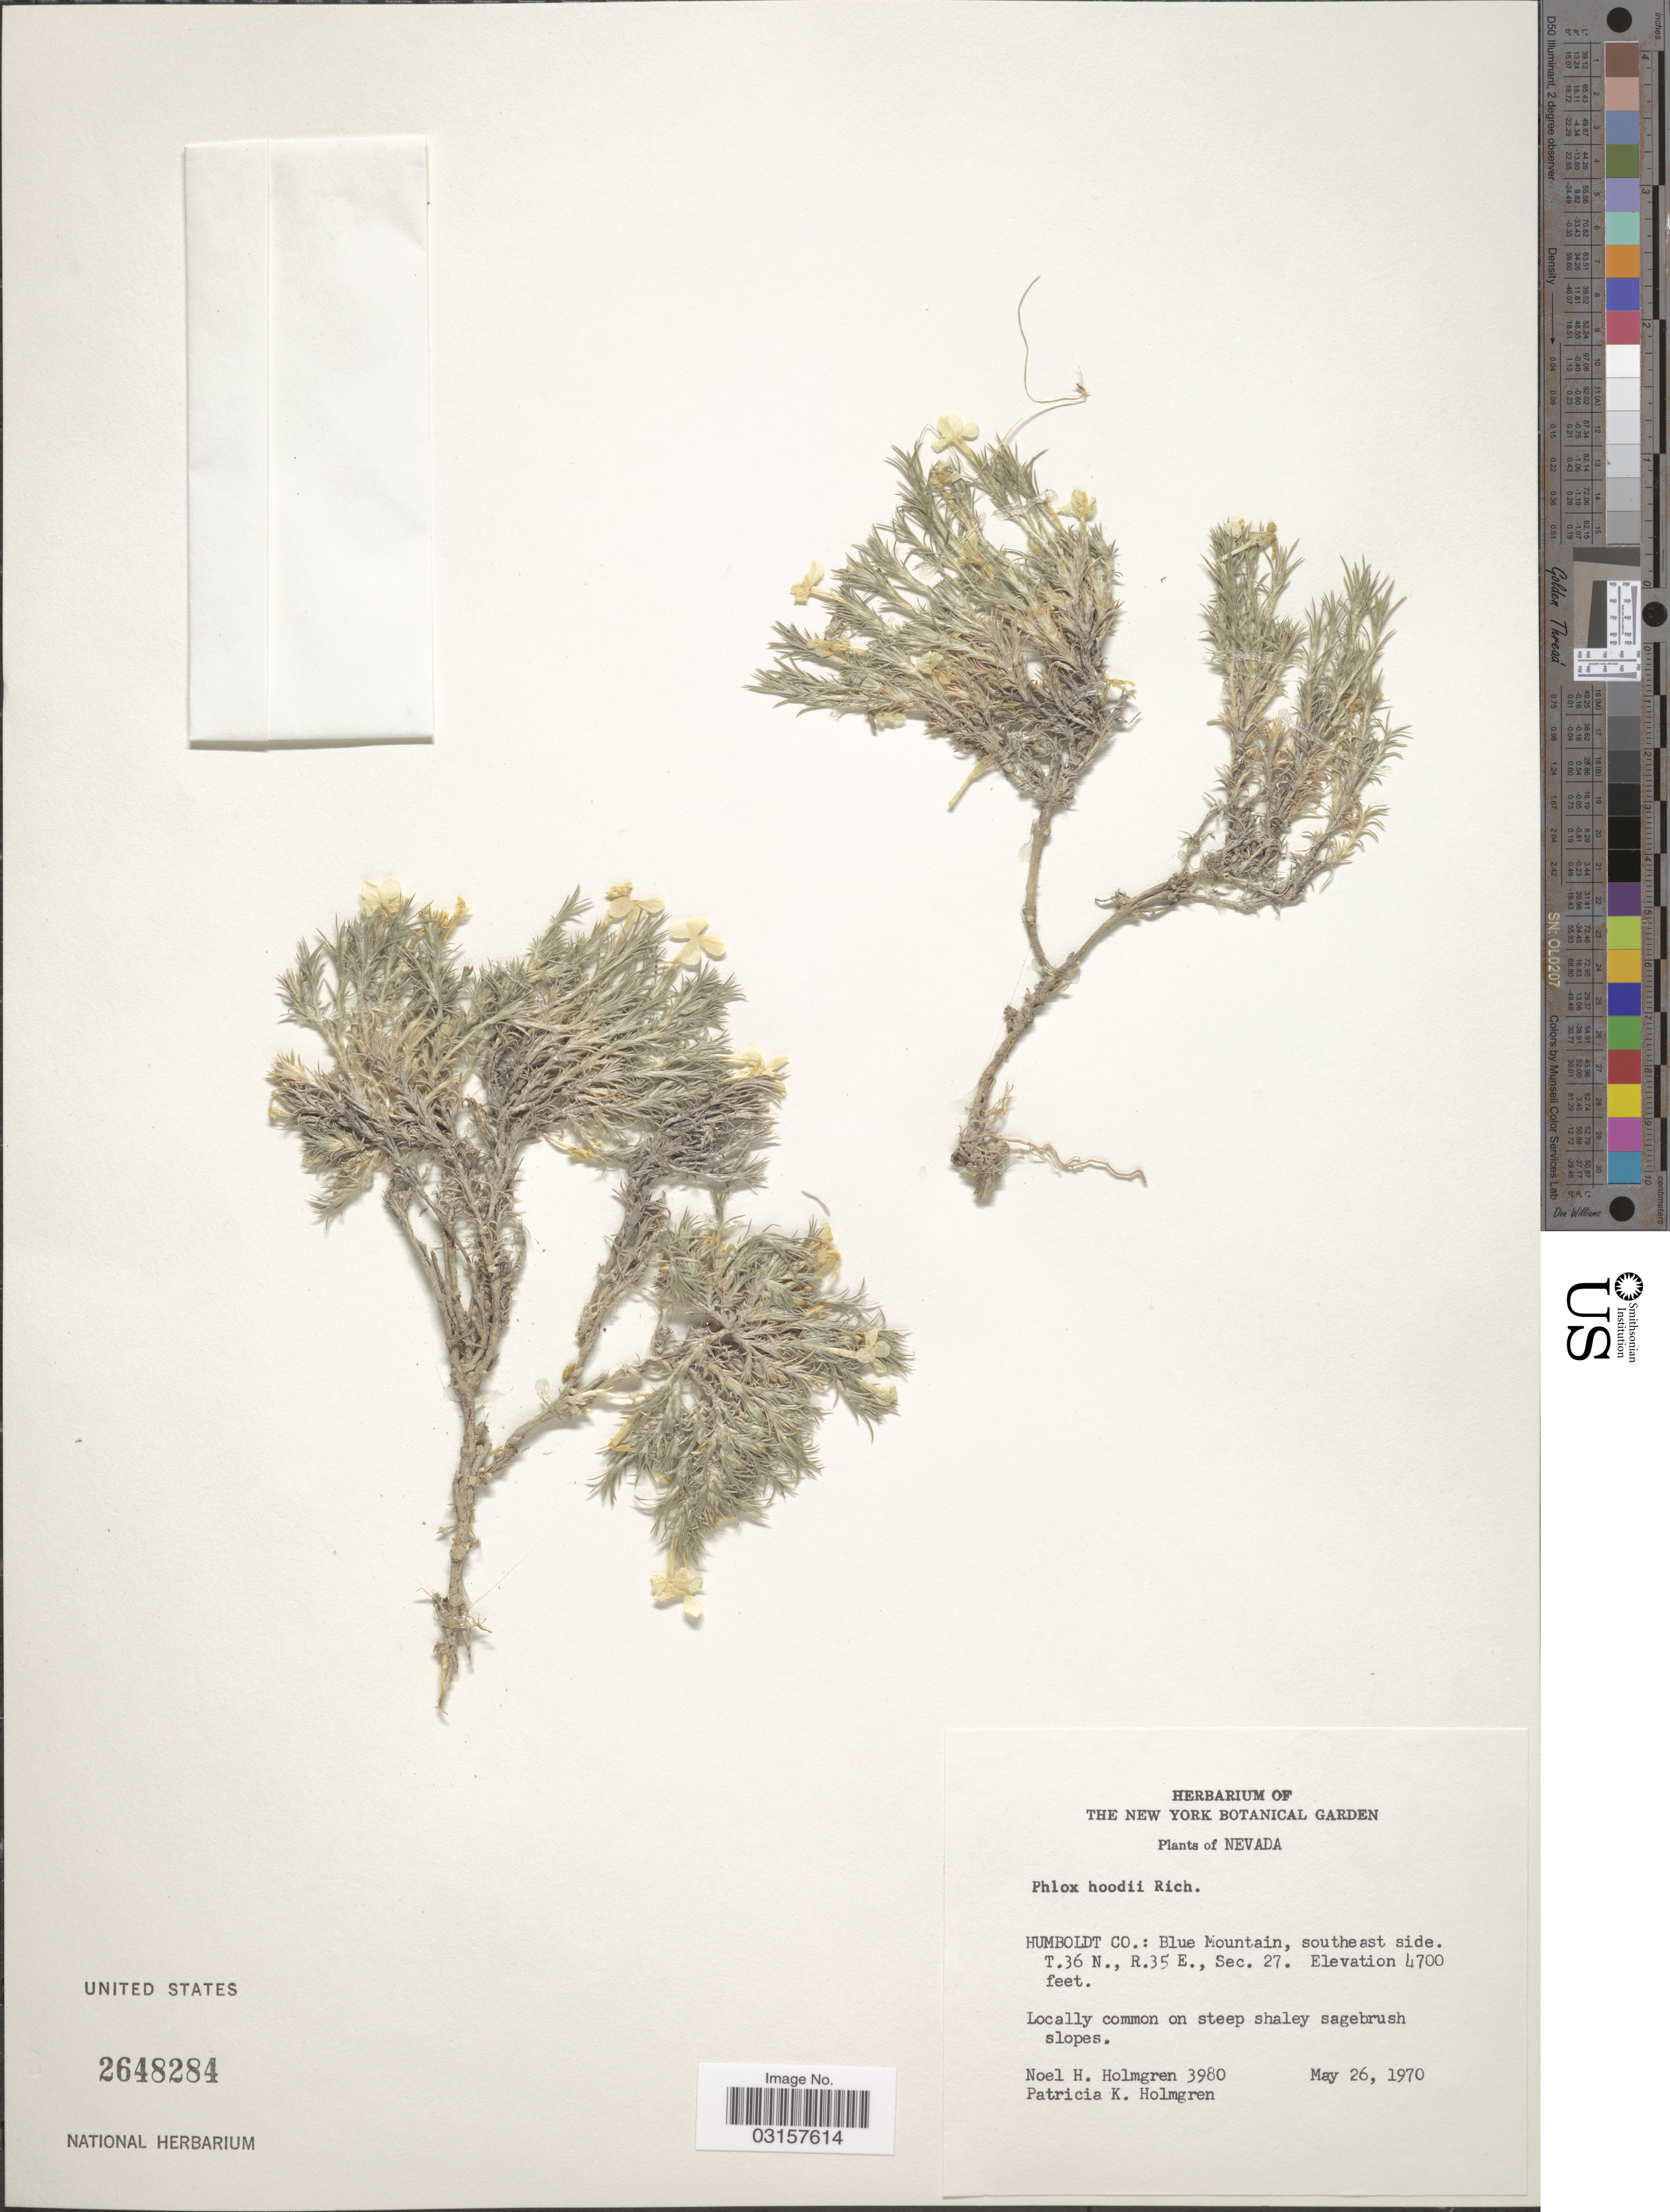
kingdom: Plantae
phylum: Tracheophyta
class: Magnoliopsida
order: Ericales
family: Polemoniaceae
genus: Phlox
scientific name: Phlox hoodii subsp. canescens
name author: (Torr. & A. Gray) Wherry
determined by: Mayfield, M. H.; Ferguson, C. J.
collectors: N. H. Holmgren & P. K. Holmgren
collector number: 3980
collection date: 1970-05-26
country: United States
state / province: Nevada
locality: Humboldt Co.: Blue Mountain, southeast side. T36N, R35E, Sec. 27.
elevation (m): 1433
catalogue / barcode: US 2648284